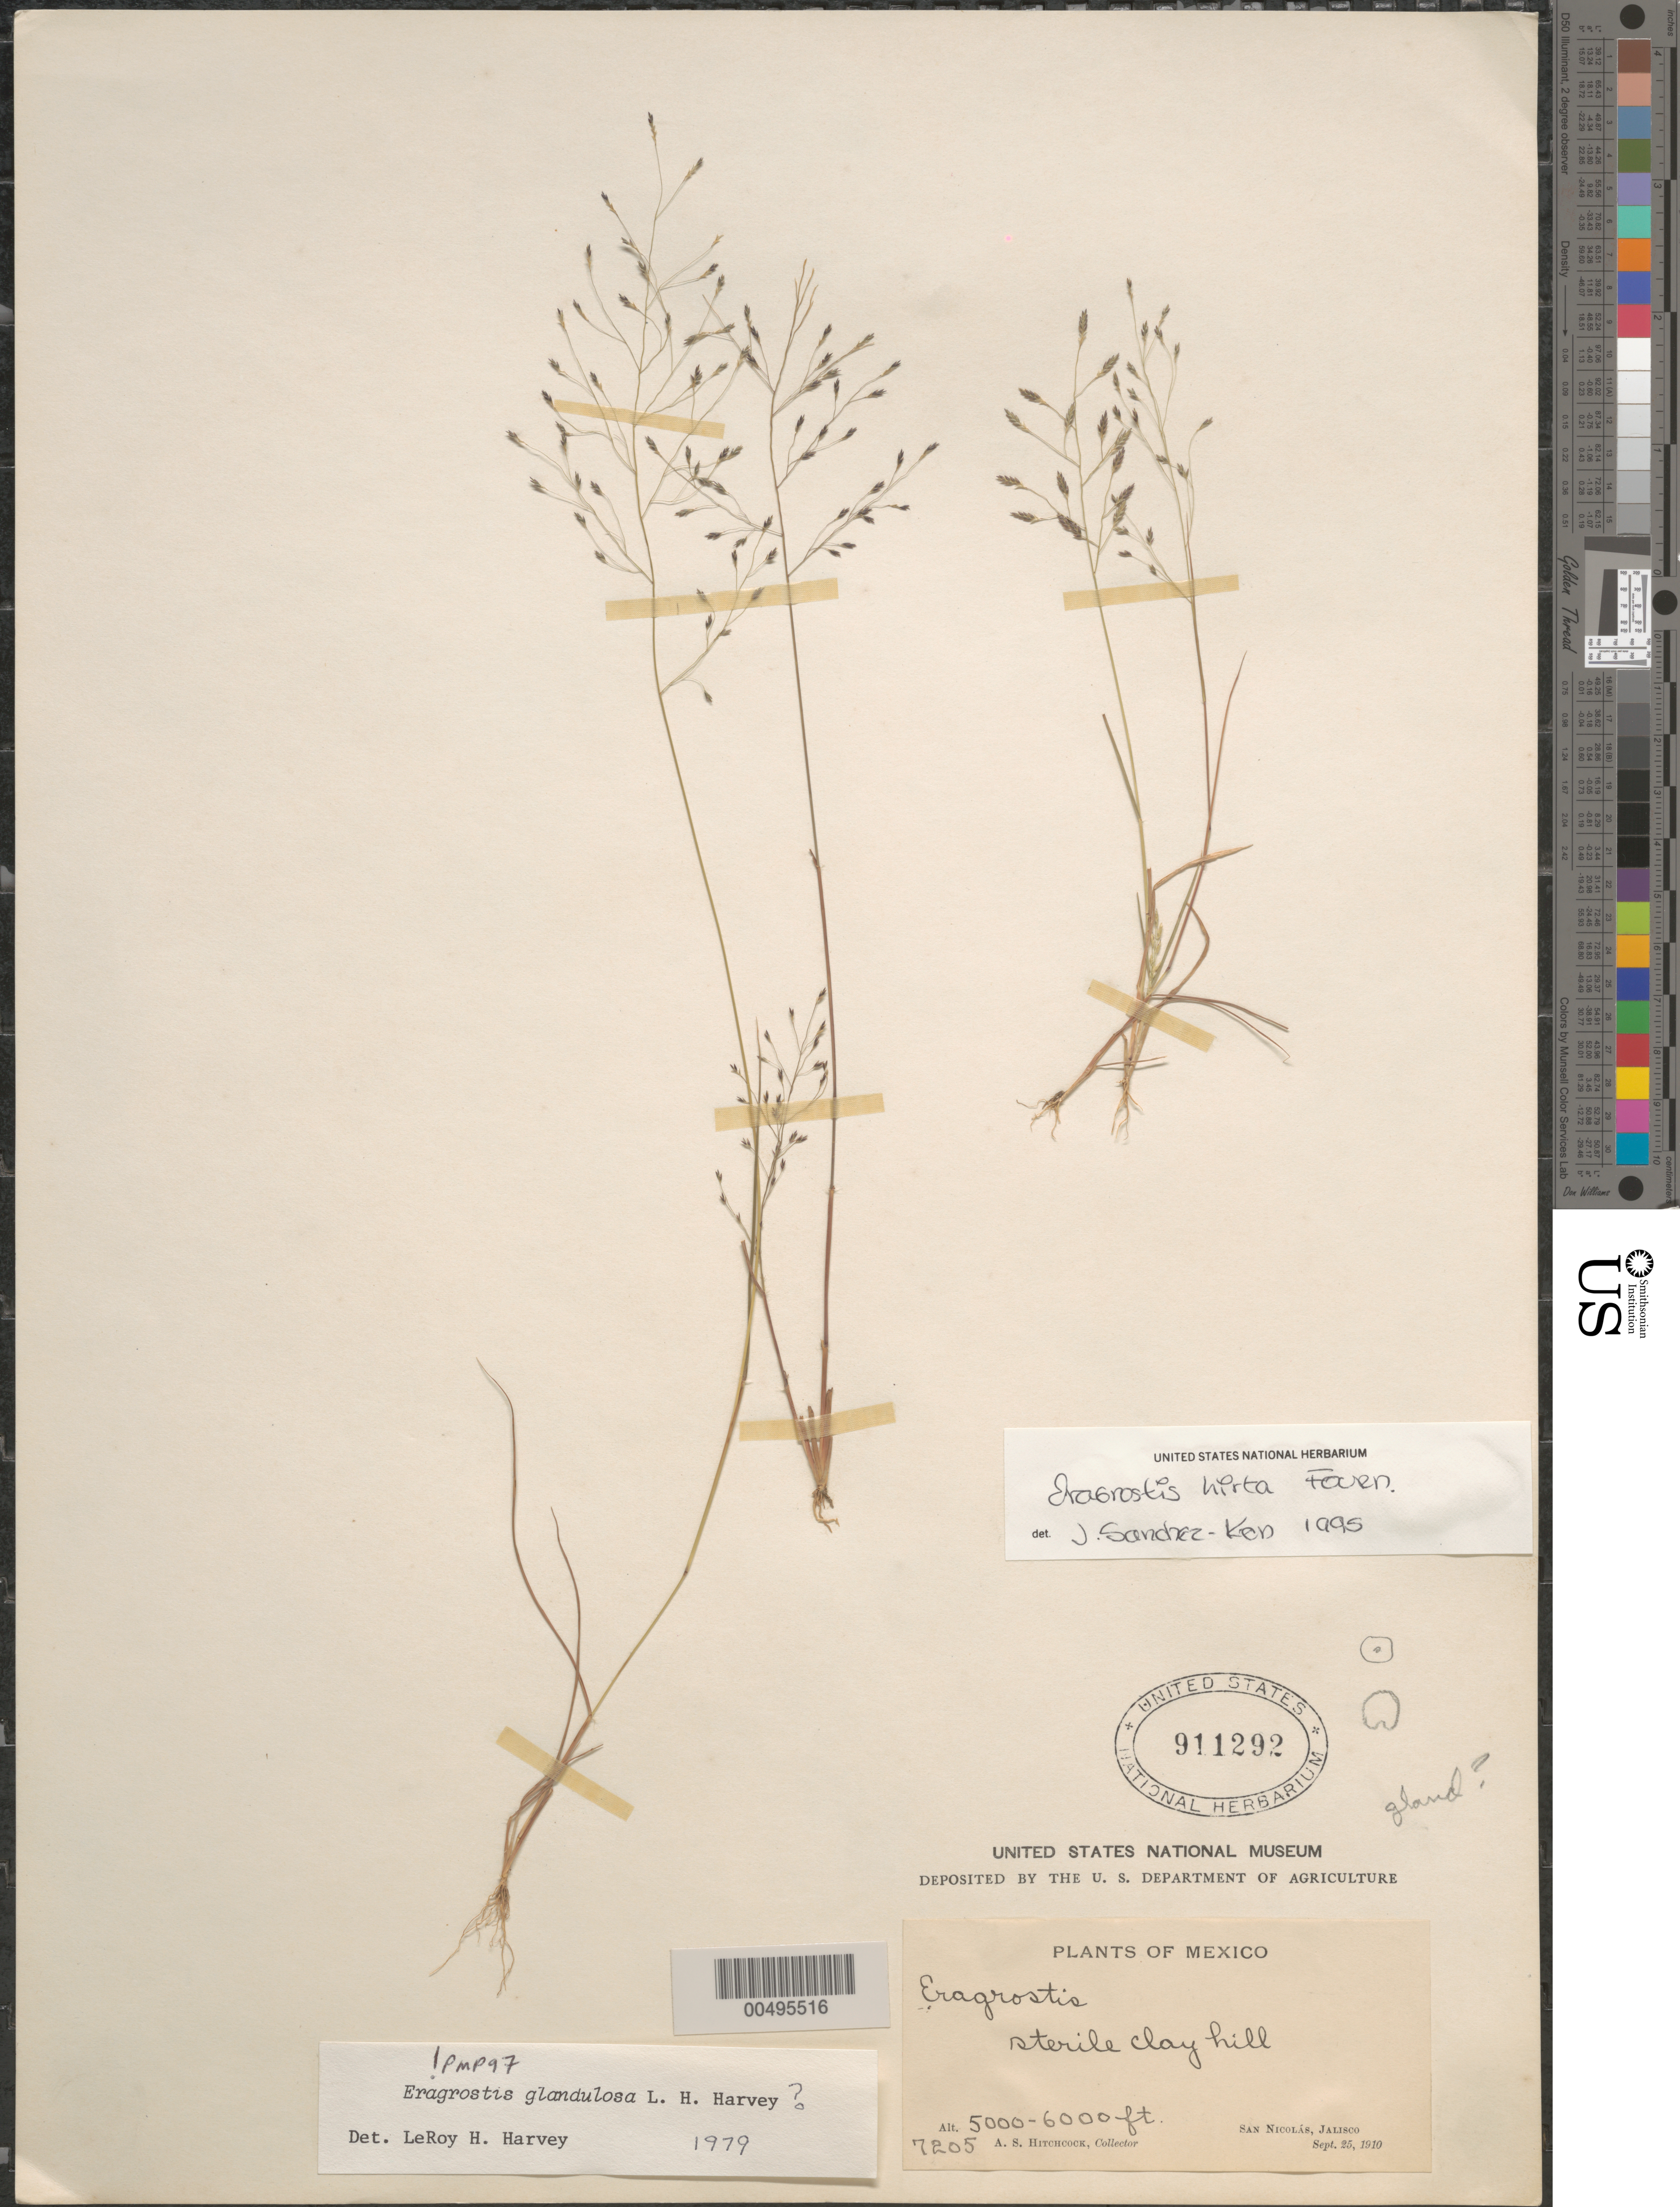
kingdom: Plantae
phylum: Tracheophyta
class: Liliopsida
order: Poales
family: Poaceae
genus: Eragrostis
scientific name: Eragrostis hirta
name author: E. Fourn.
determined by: Sánchez-Ken, J. G.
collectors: A. S. Hitchcock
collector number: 7205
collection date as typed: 25 Sep 1910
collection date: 1910-09-25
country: Mexico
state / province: Jalisco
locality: San Nicolás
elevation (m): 1524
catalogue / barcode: US 911292